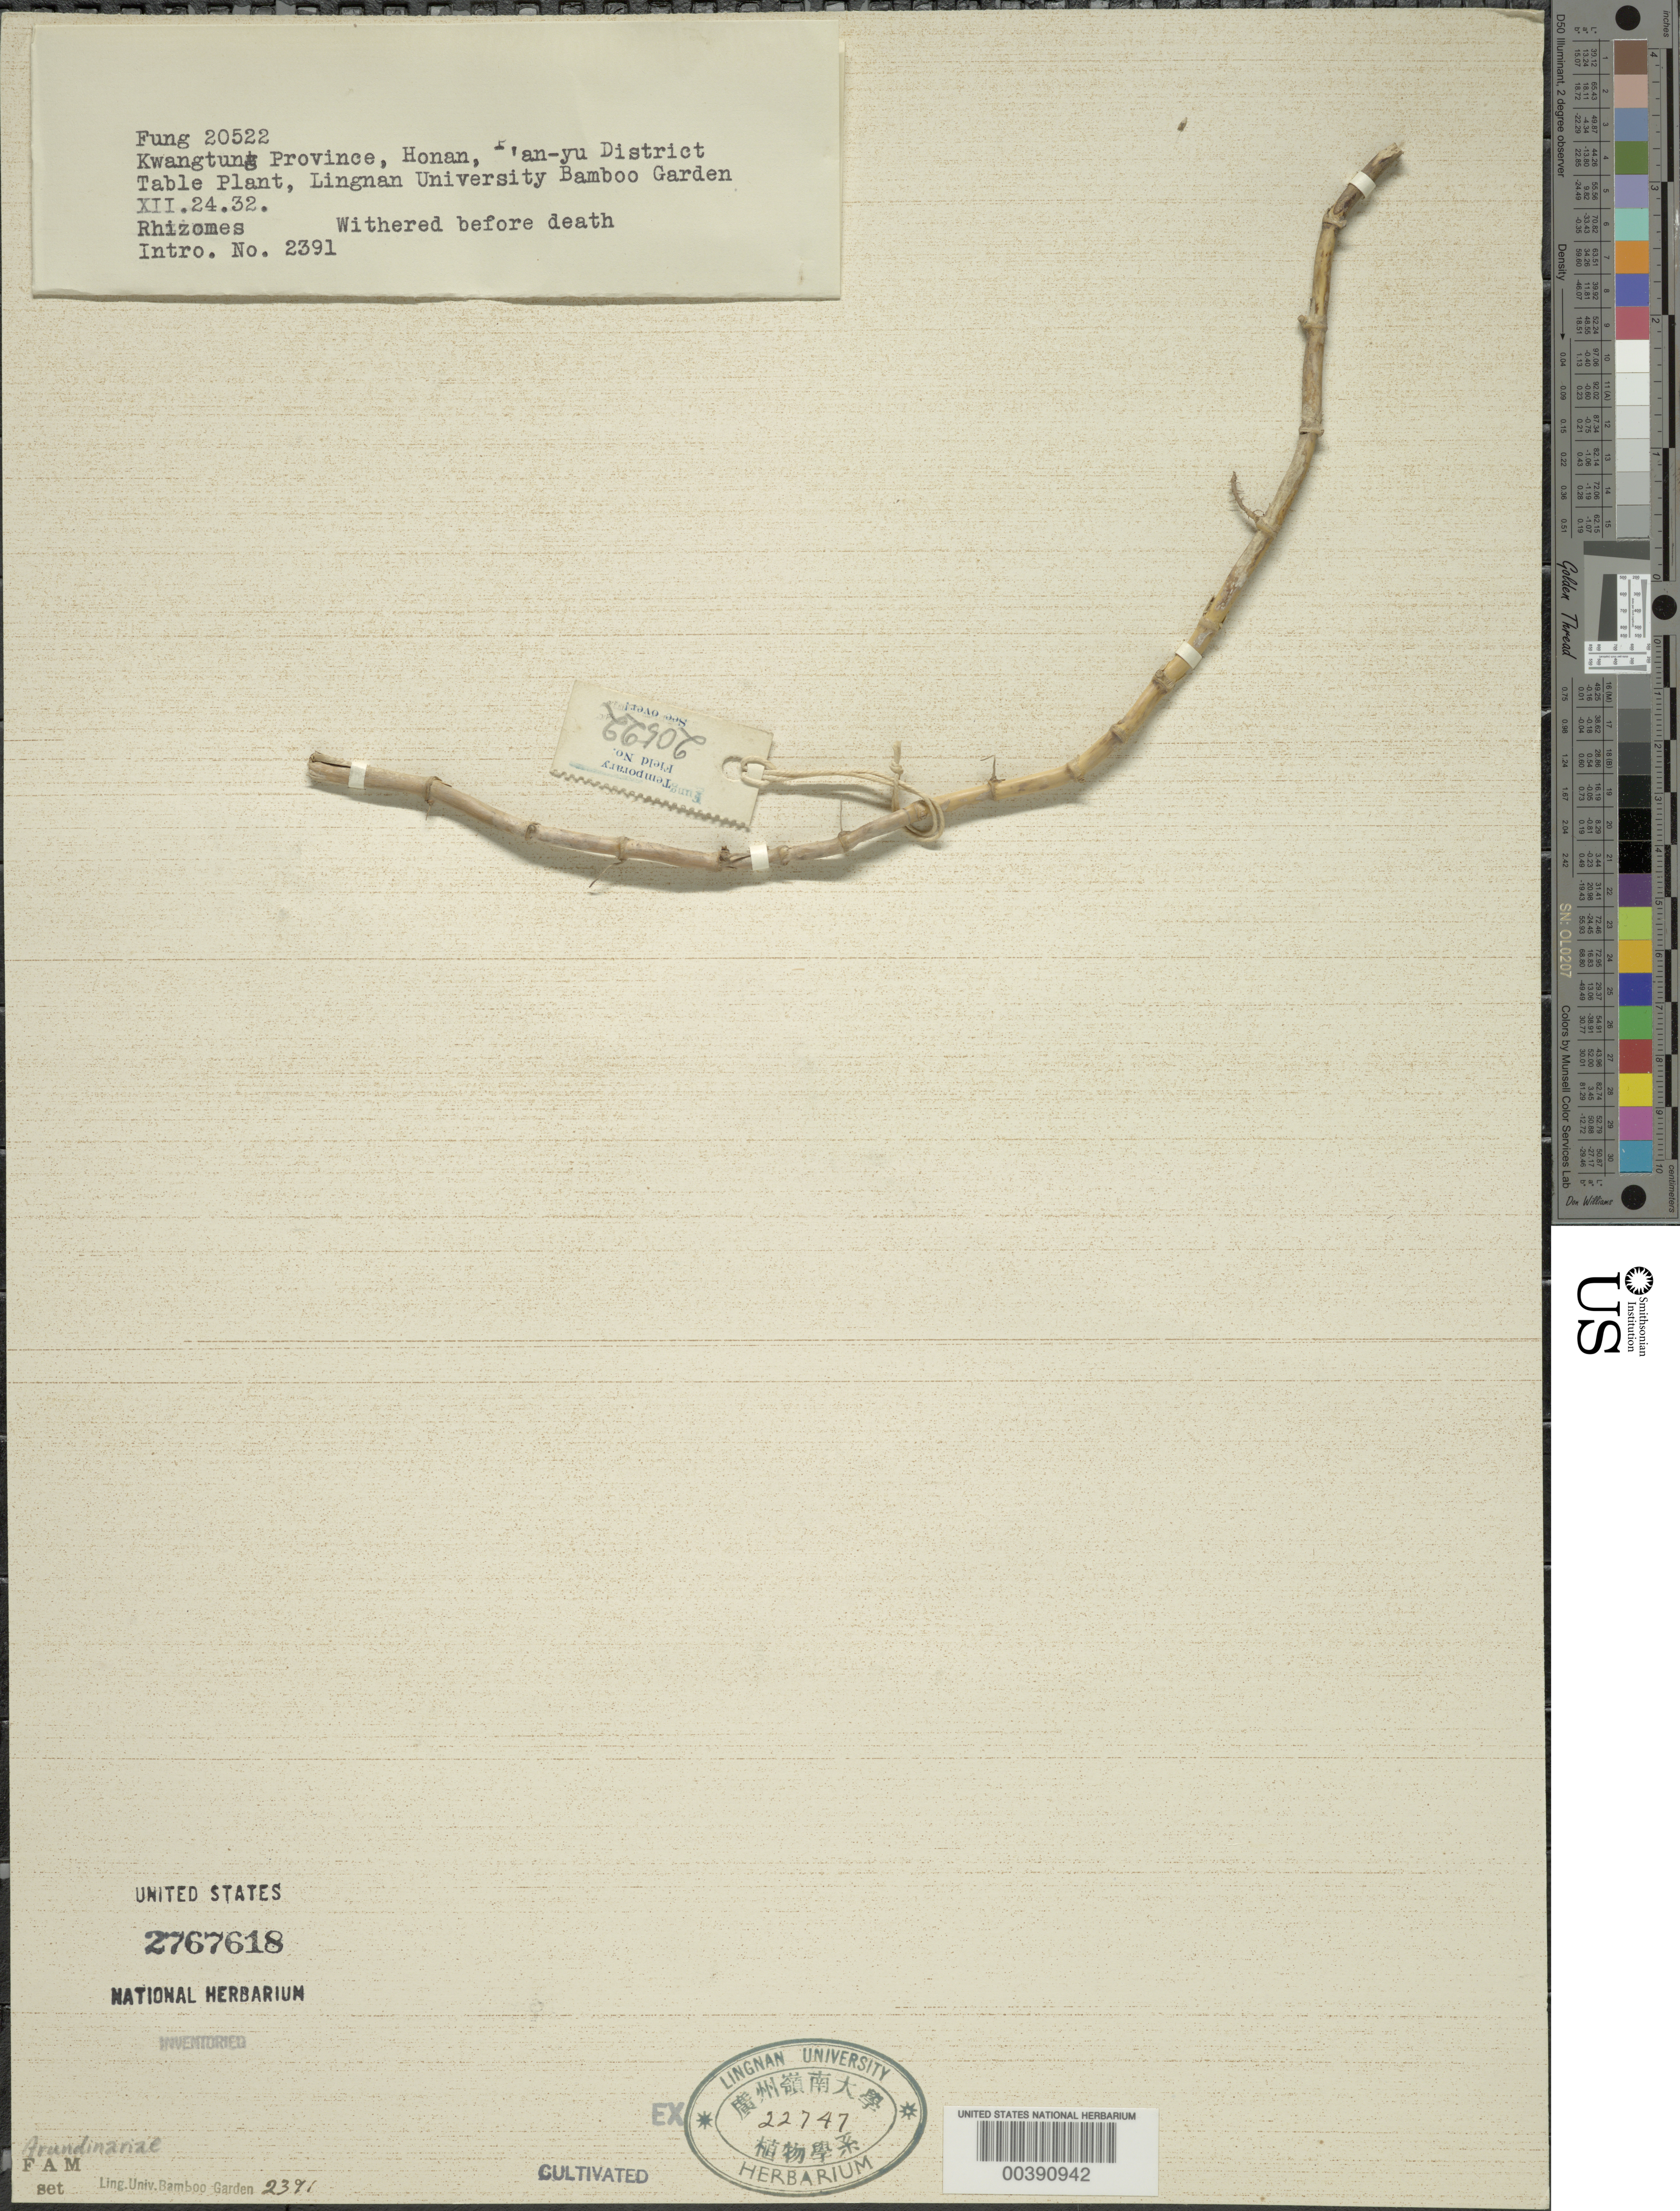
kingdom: Plantae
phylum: Tracheophyta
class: Liliopsida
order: Poales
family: Poaceae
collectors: H. L. Fung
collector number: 20522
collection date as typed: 24 Dec 1932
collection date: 1932-12-24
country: China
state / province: Guangdong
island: Honan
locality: Lingnan univ. bg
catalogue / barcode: US 2767618